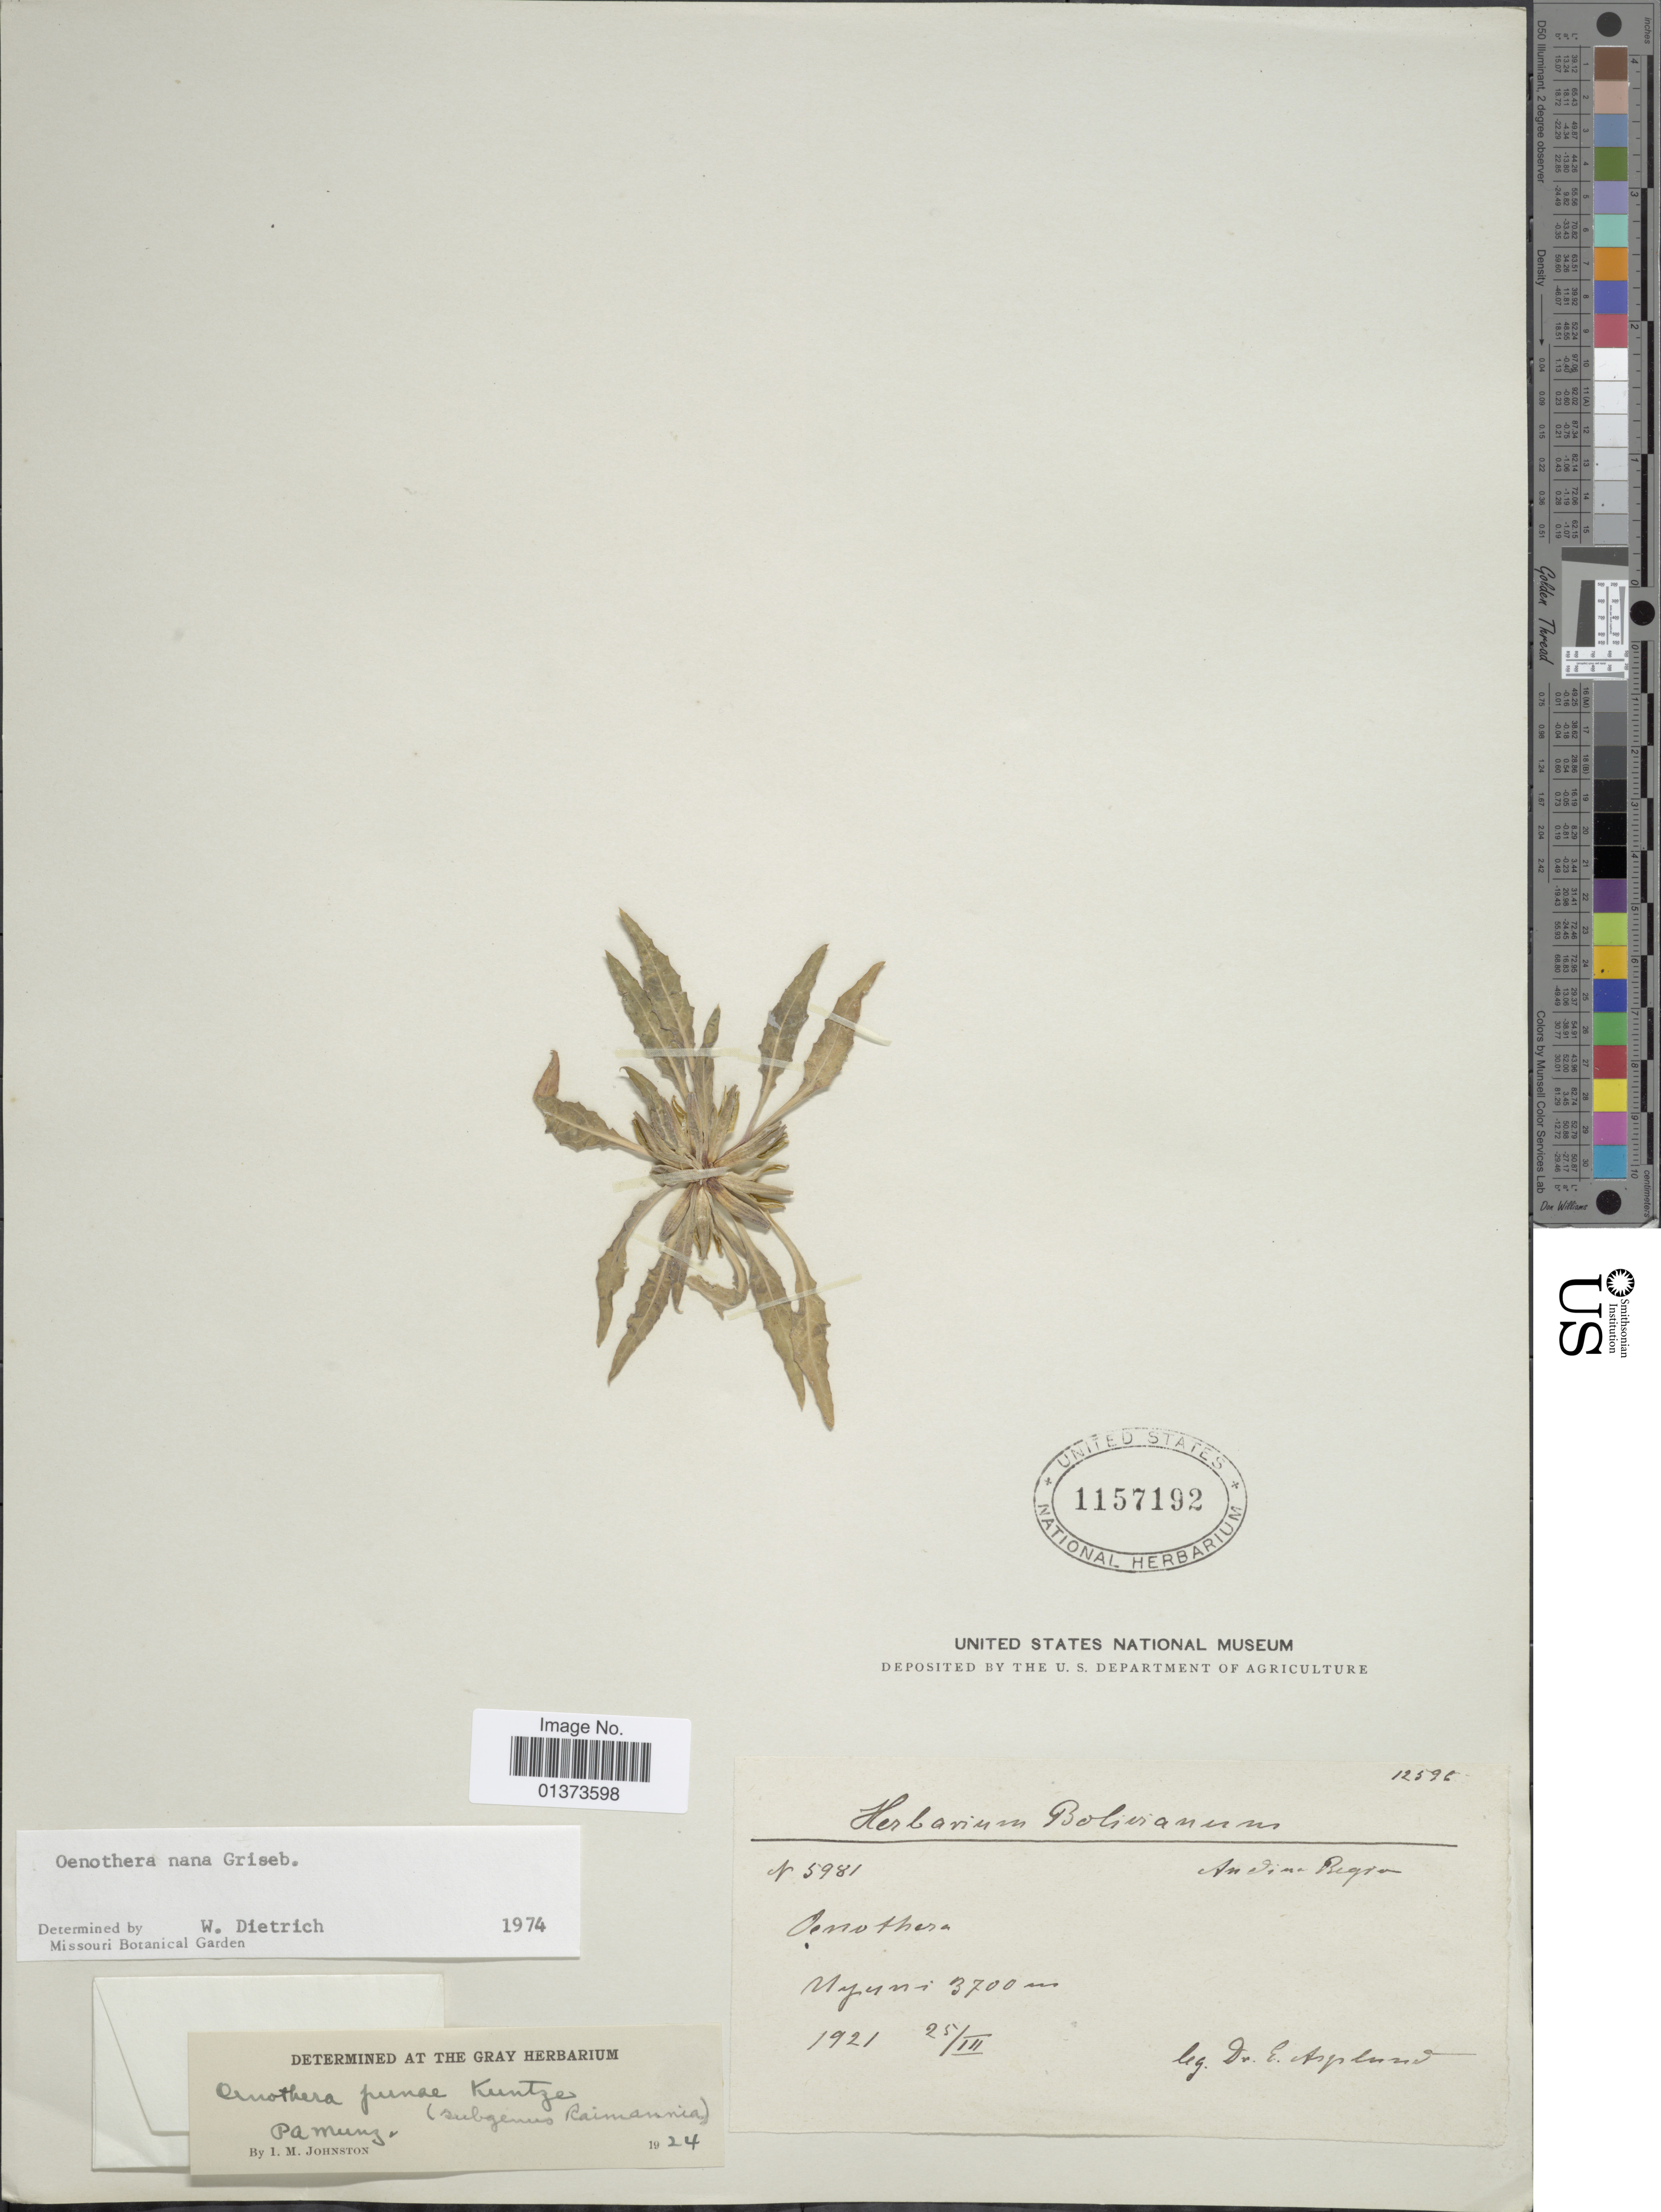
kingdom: Plantae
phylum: Tracheophyta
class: Magnoliopsida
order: Myrtales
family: Onagraceae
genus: Oenothera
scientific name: Oenothera nana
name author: Griseb.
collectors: E. Asplund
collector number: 5981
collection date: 1921-03-25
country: Bolivia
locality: Uyuni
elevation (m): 3700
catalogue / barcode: US 1157192